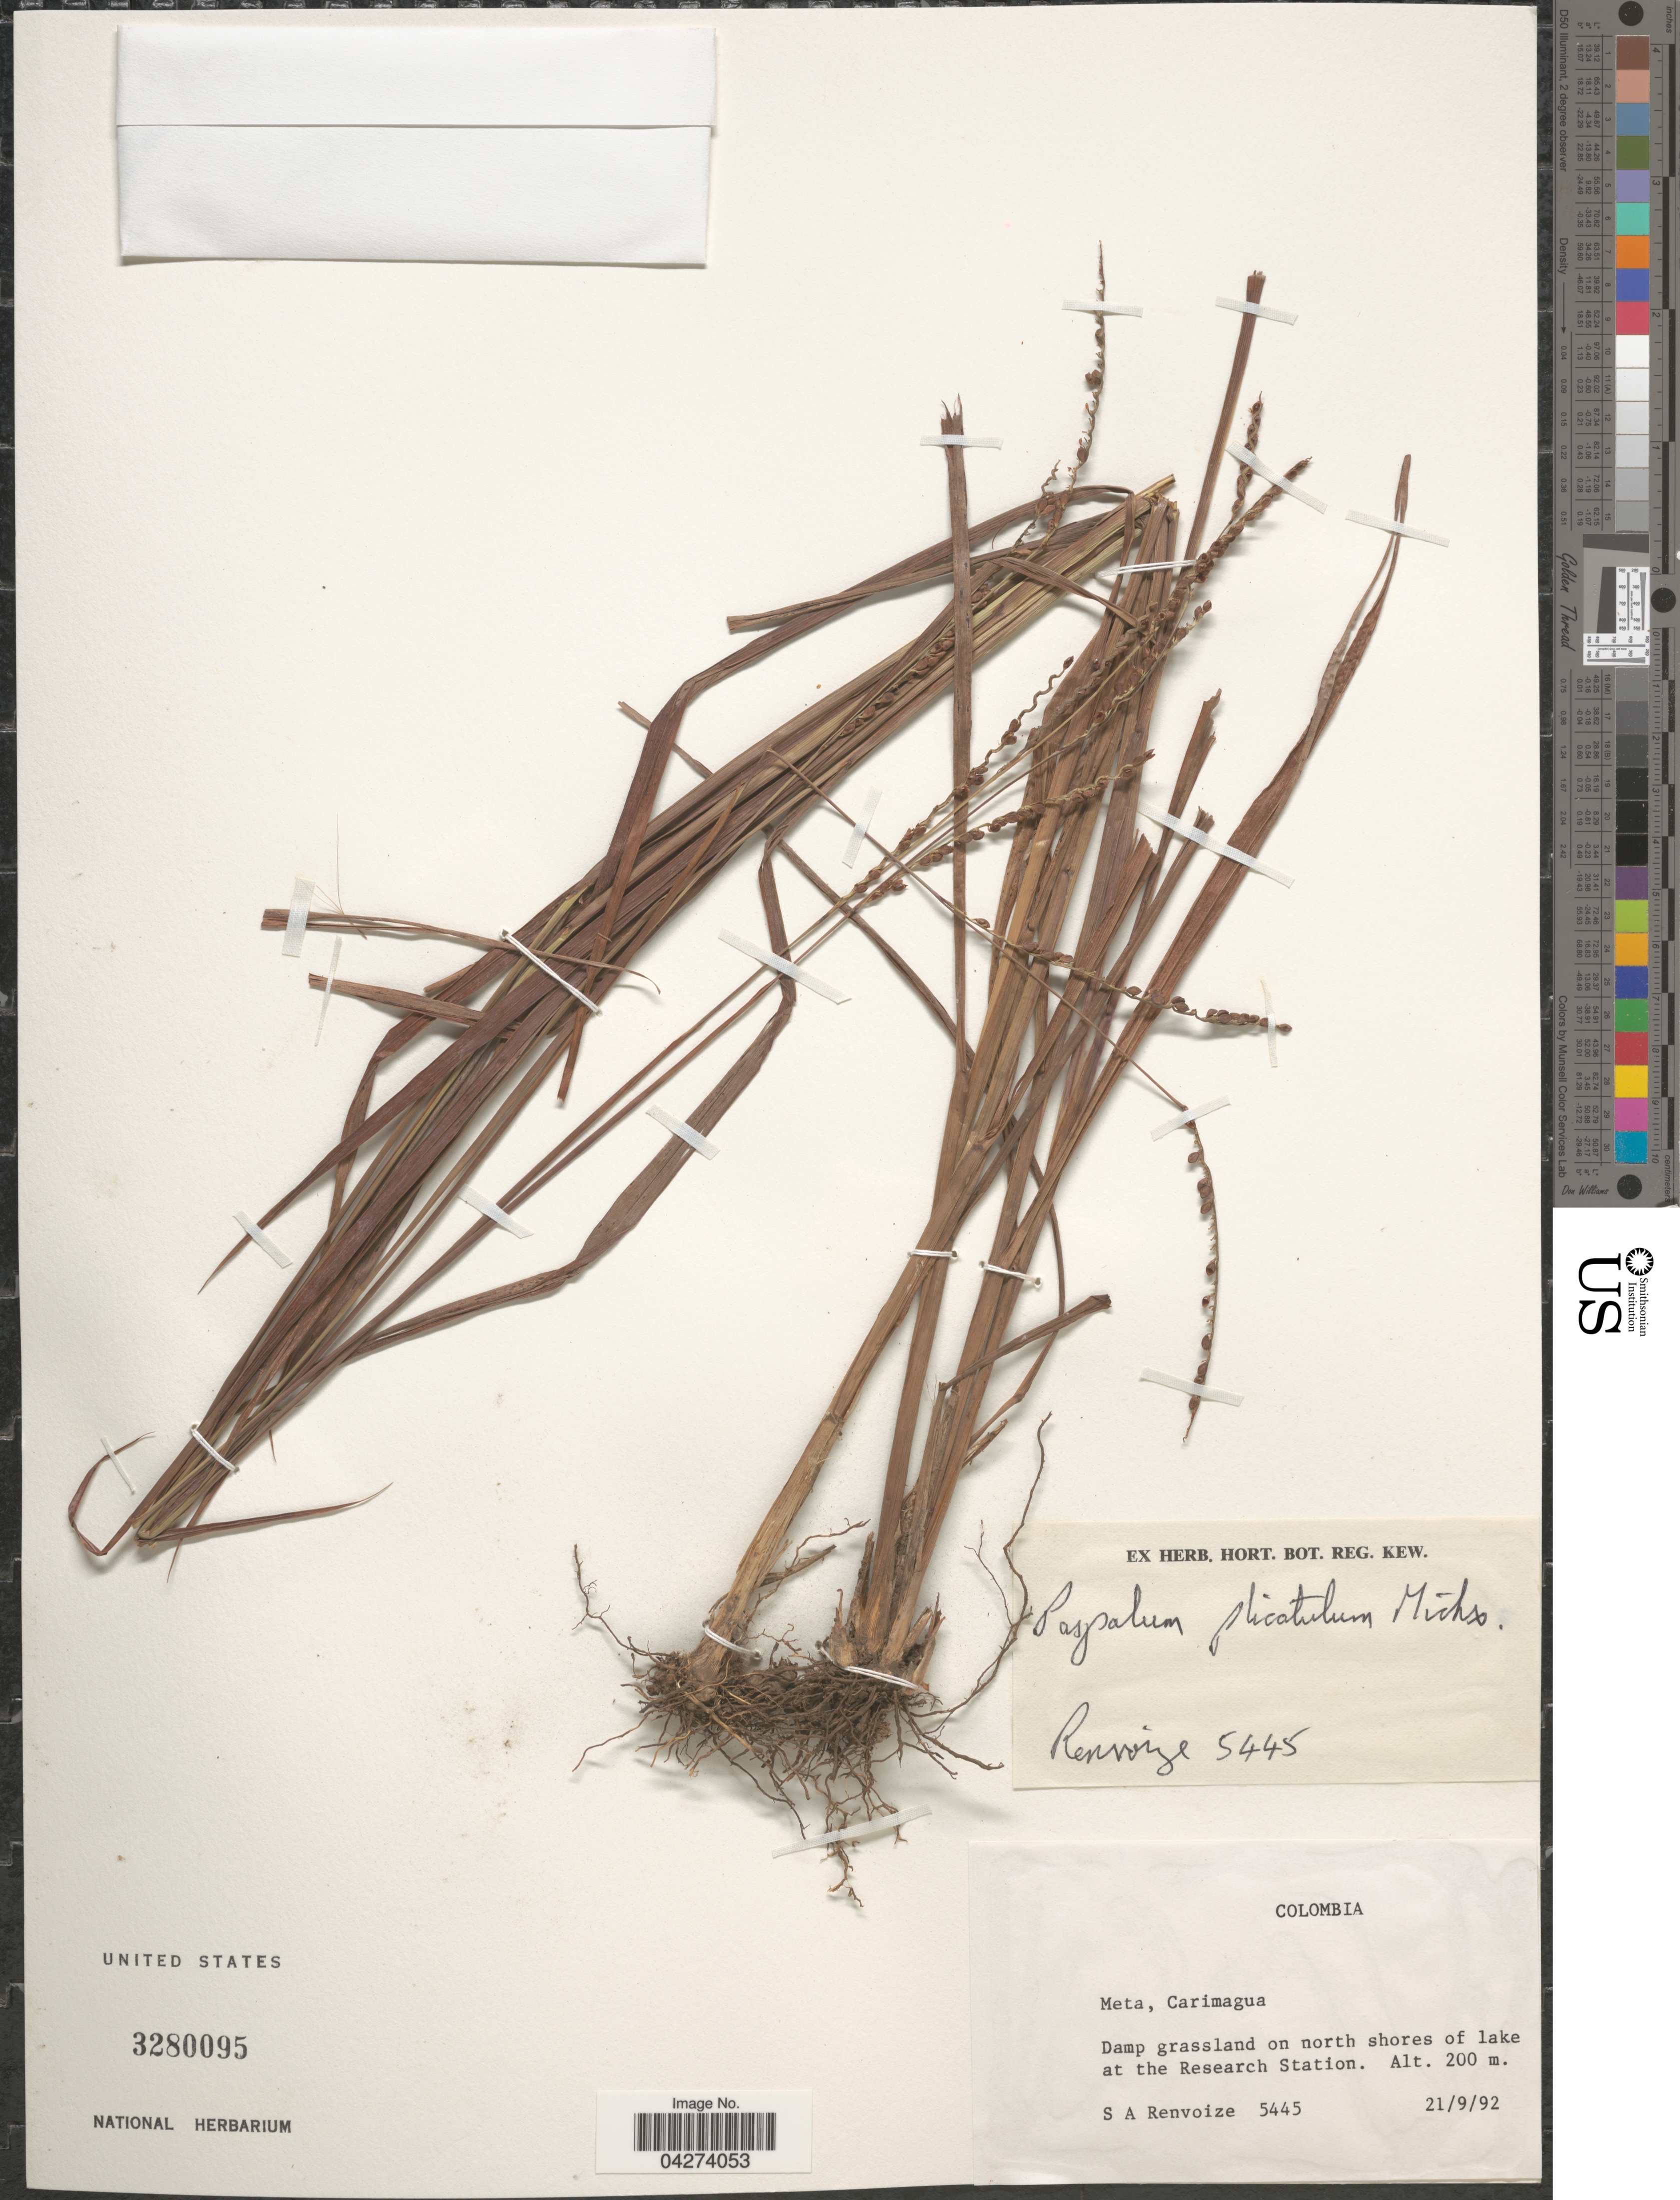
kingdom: Plantae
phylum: Tracheophyta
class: Liliopsida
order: Poales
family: Poaceae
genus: Paspalum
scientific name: Paspalum plicatulum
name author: Michx.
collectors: S. A. Renvoize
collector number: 5445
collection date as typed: Transcribed d/m/y: 21/9/92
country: Colombia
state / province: Meta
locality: Carimagua. Damp grassland on north shores of lake at the Research Station.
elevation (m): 200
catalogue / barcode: US 3280095